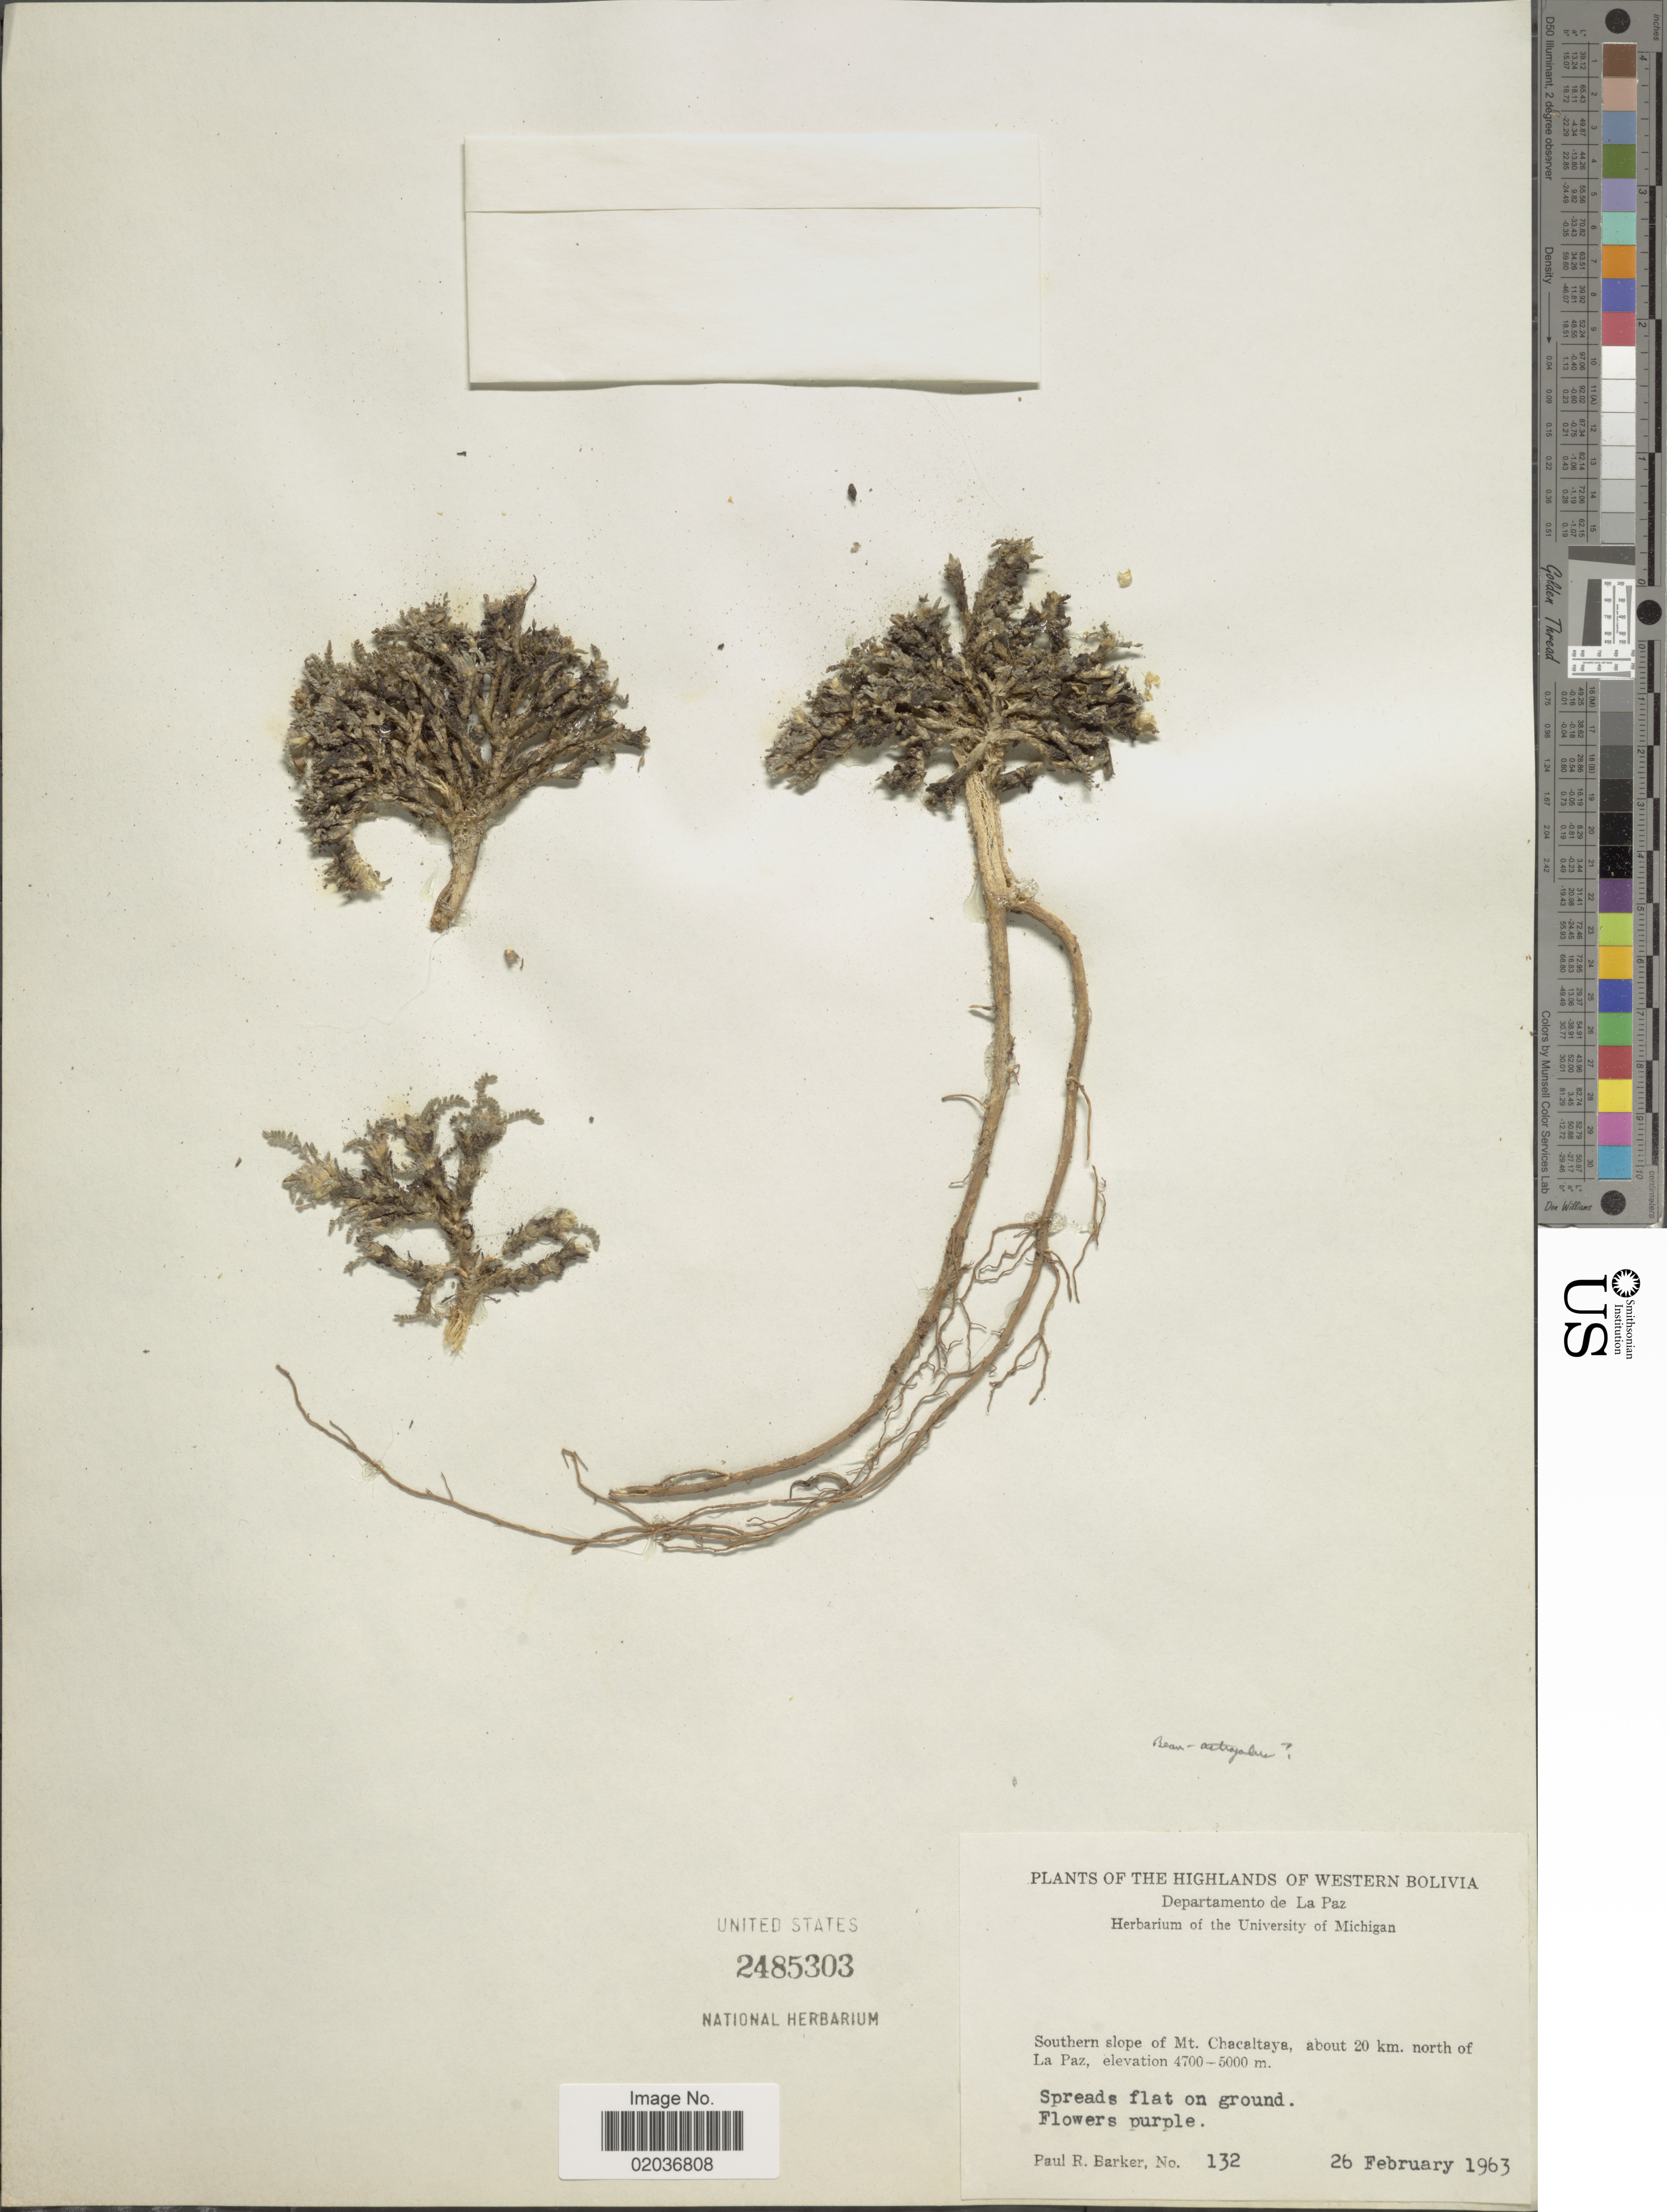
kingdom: Plantae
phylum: Tracheophyta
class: Magnoliopsida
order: Fabales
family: Fabaceae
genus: Astragalus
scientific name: Astragalus sp.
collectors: P. R. Barker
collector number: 132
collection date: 1963-02-26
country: Bolivia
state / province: La Paz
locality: The Highlands of Western Bolivia, Departamento de La Paz, Southern slope of Mt Chacaltaya, about 20 km north of La Paz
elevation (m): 4700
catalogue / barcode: US 2485303